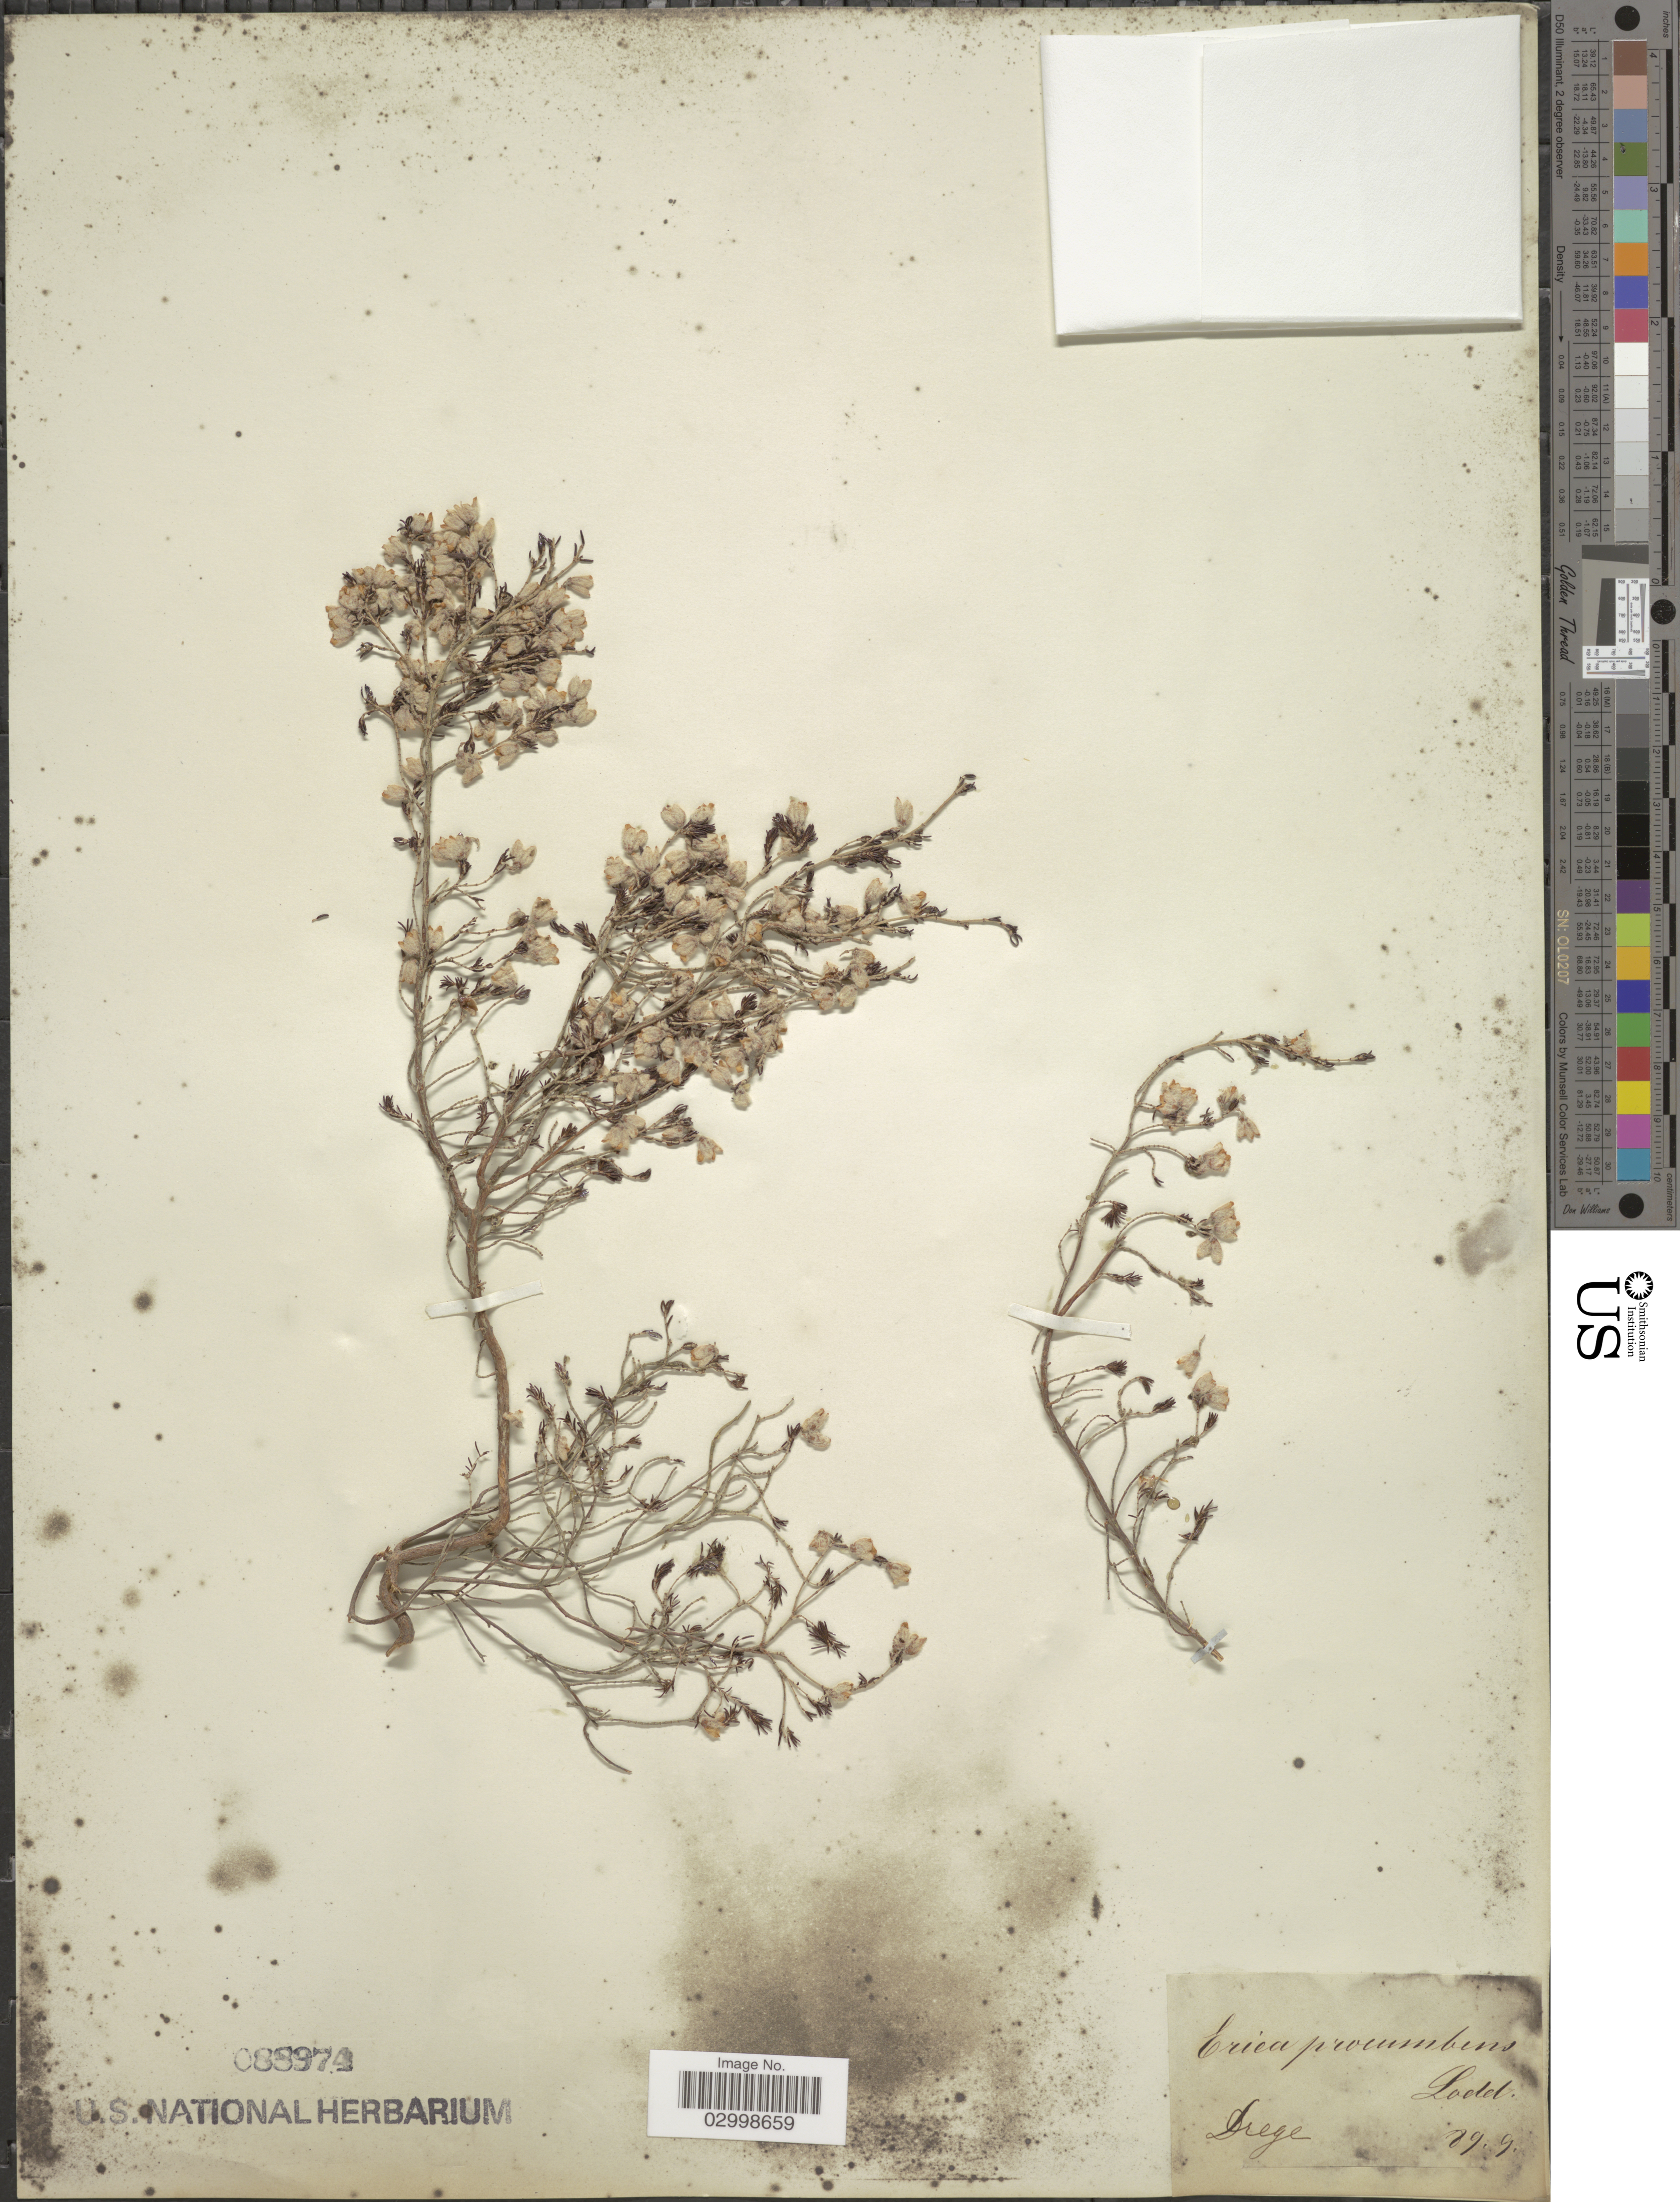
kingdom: Plantae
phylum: Tracheophyta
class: Magnoliopsida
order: Ericales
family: Ericaceae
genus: Erica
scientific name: Erica procumbens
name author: Lodd.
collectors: Drege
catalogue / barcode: US 88974